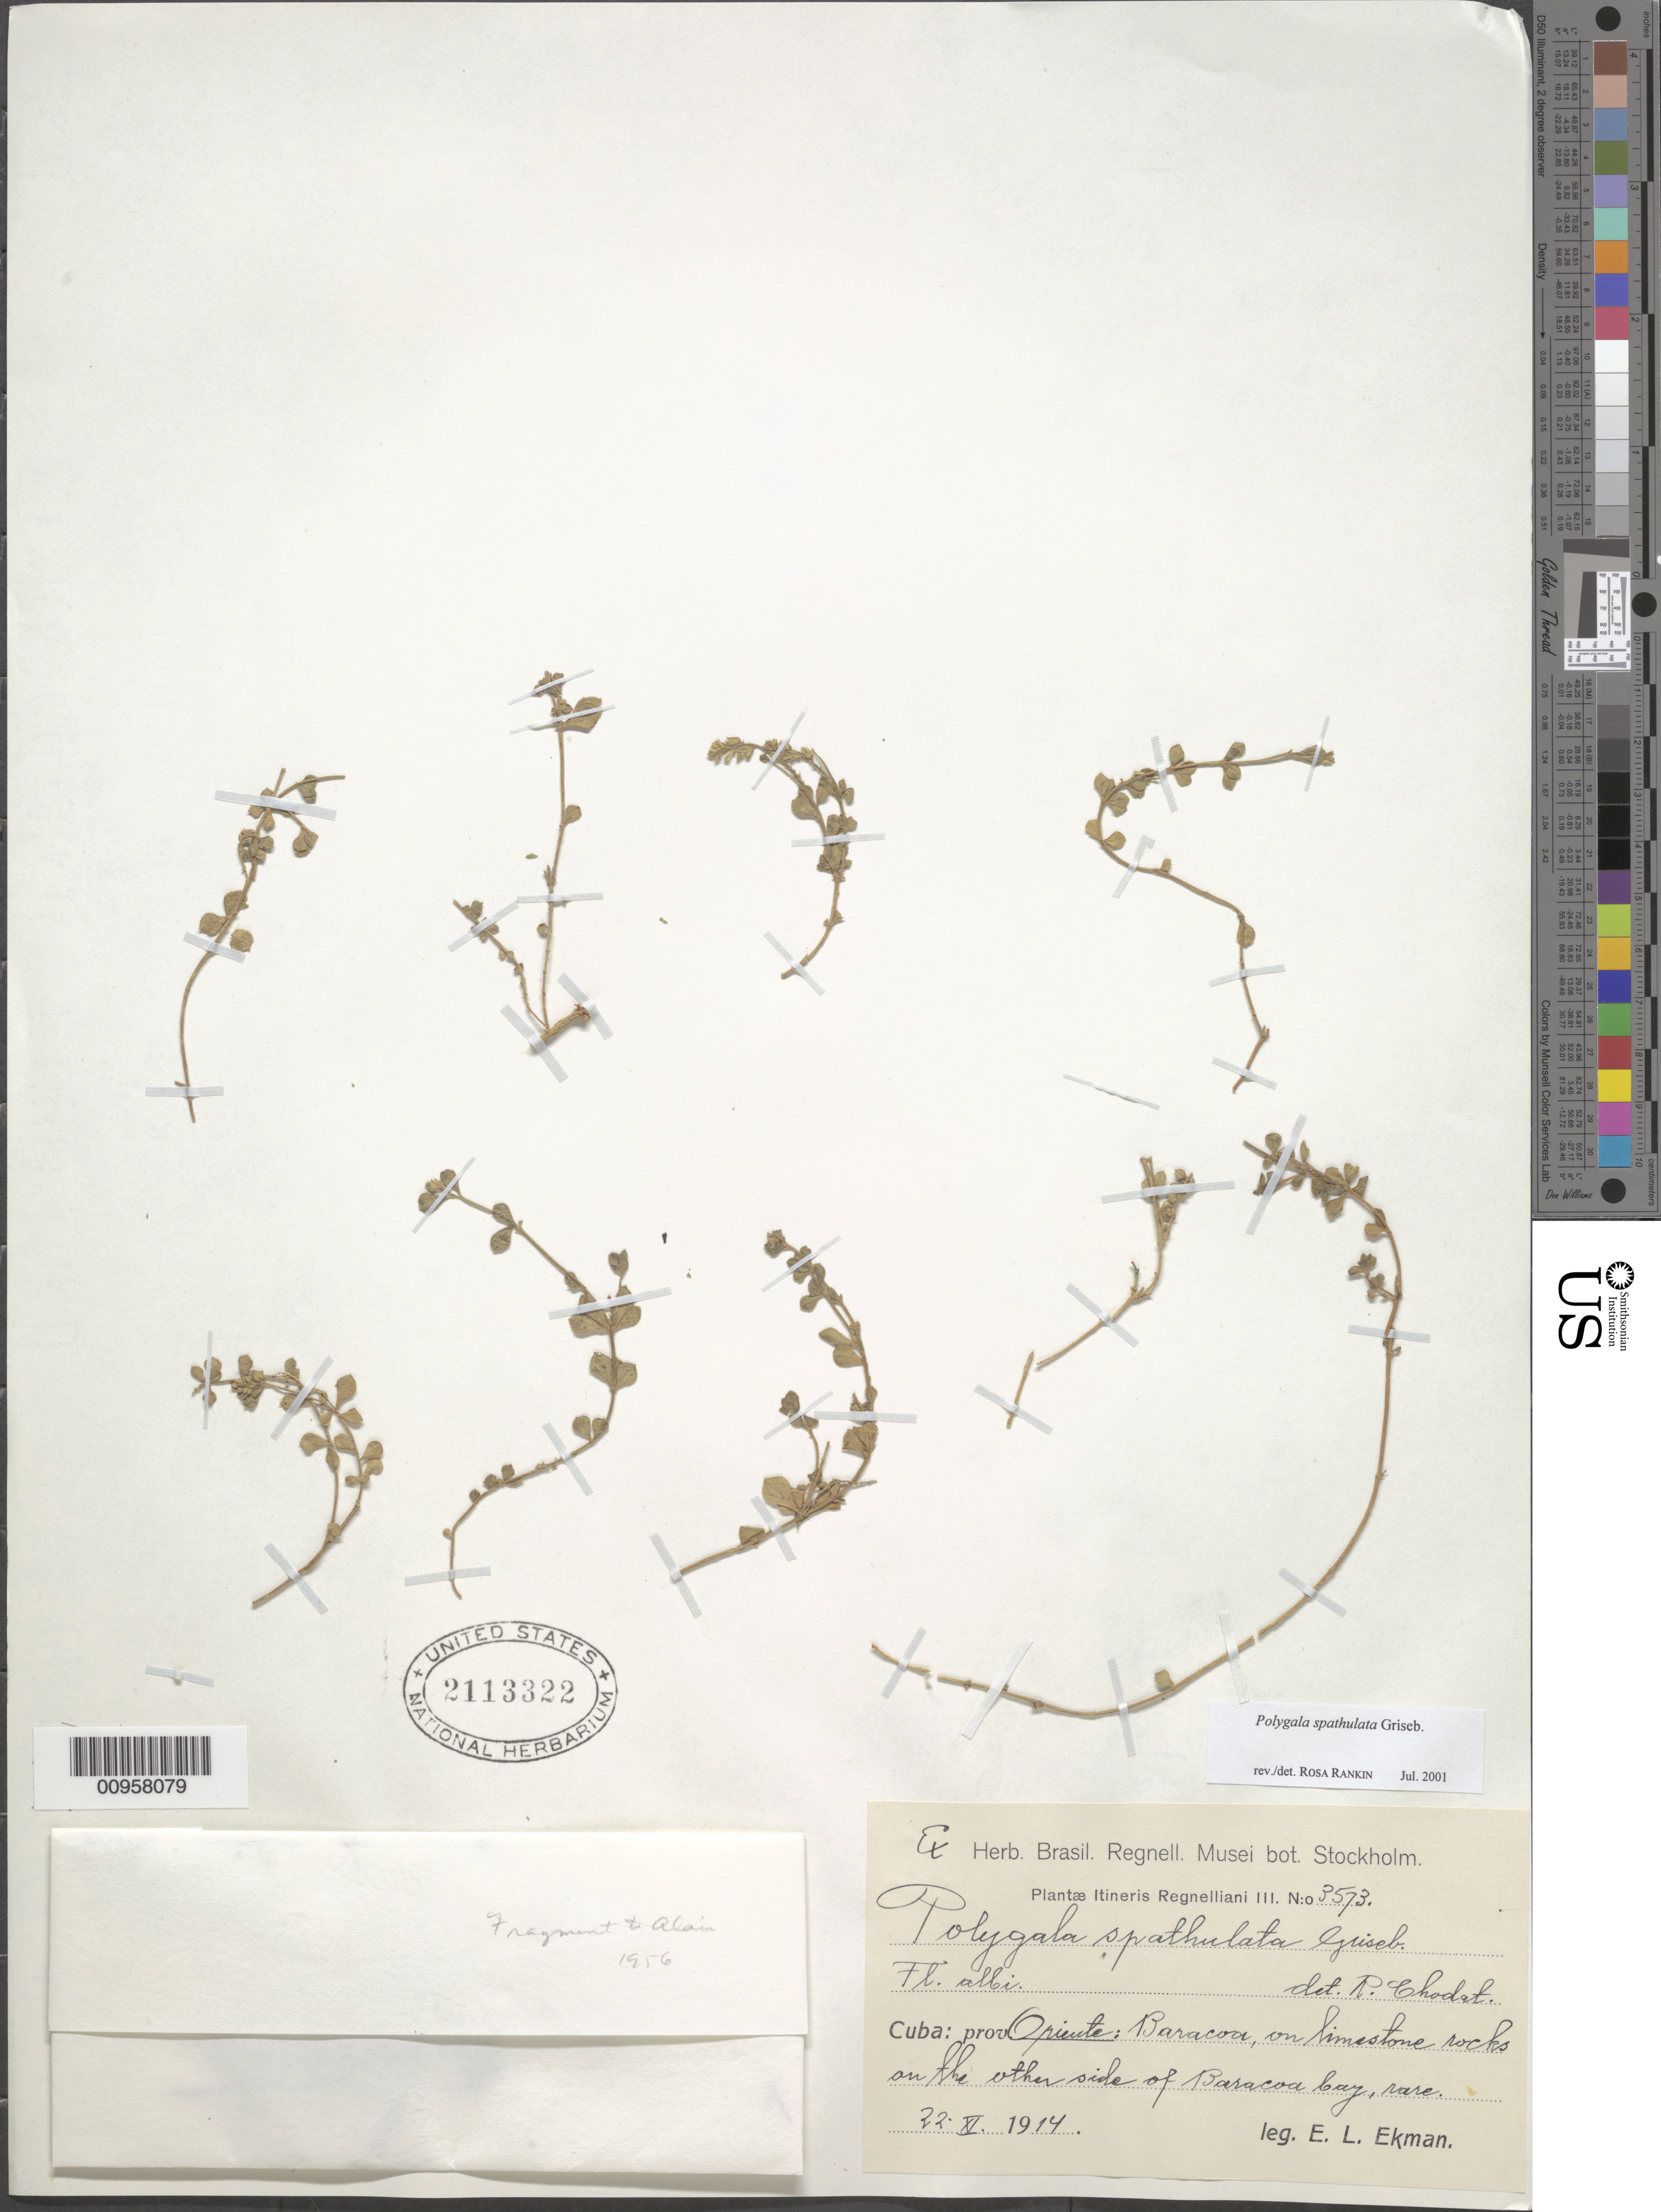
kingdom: Plantae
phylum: Tracheophyta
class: Magnoliopsida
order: Fabales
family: Polygalaceae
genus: Polygala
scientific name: Polygala spathulata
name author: Griseb.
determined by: Rankin Rodriguez, Rosa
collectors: E. L. Ekman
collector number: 3573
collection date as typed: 22 Nov 1914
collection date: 1914-11-22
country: Cuba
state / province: Guantanamo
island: Cuba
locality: Baracoa, on the other side of Baracoa bay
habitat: On limestone rocks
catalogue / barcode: US 2113322